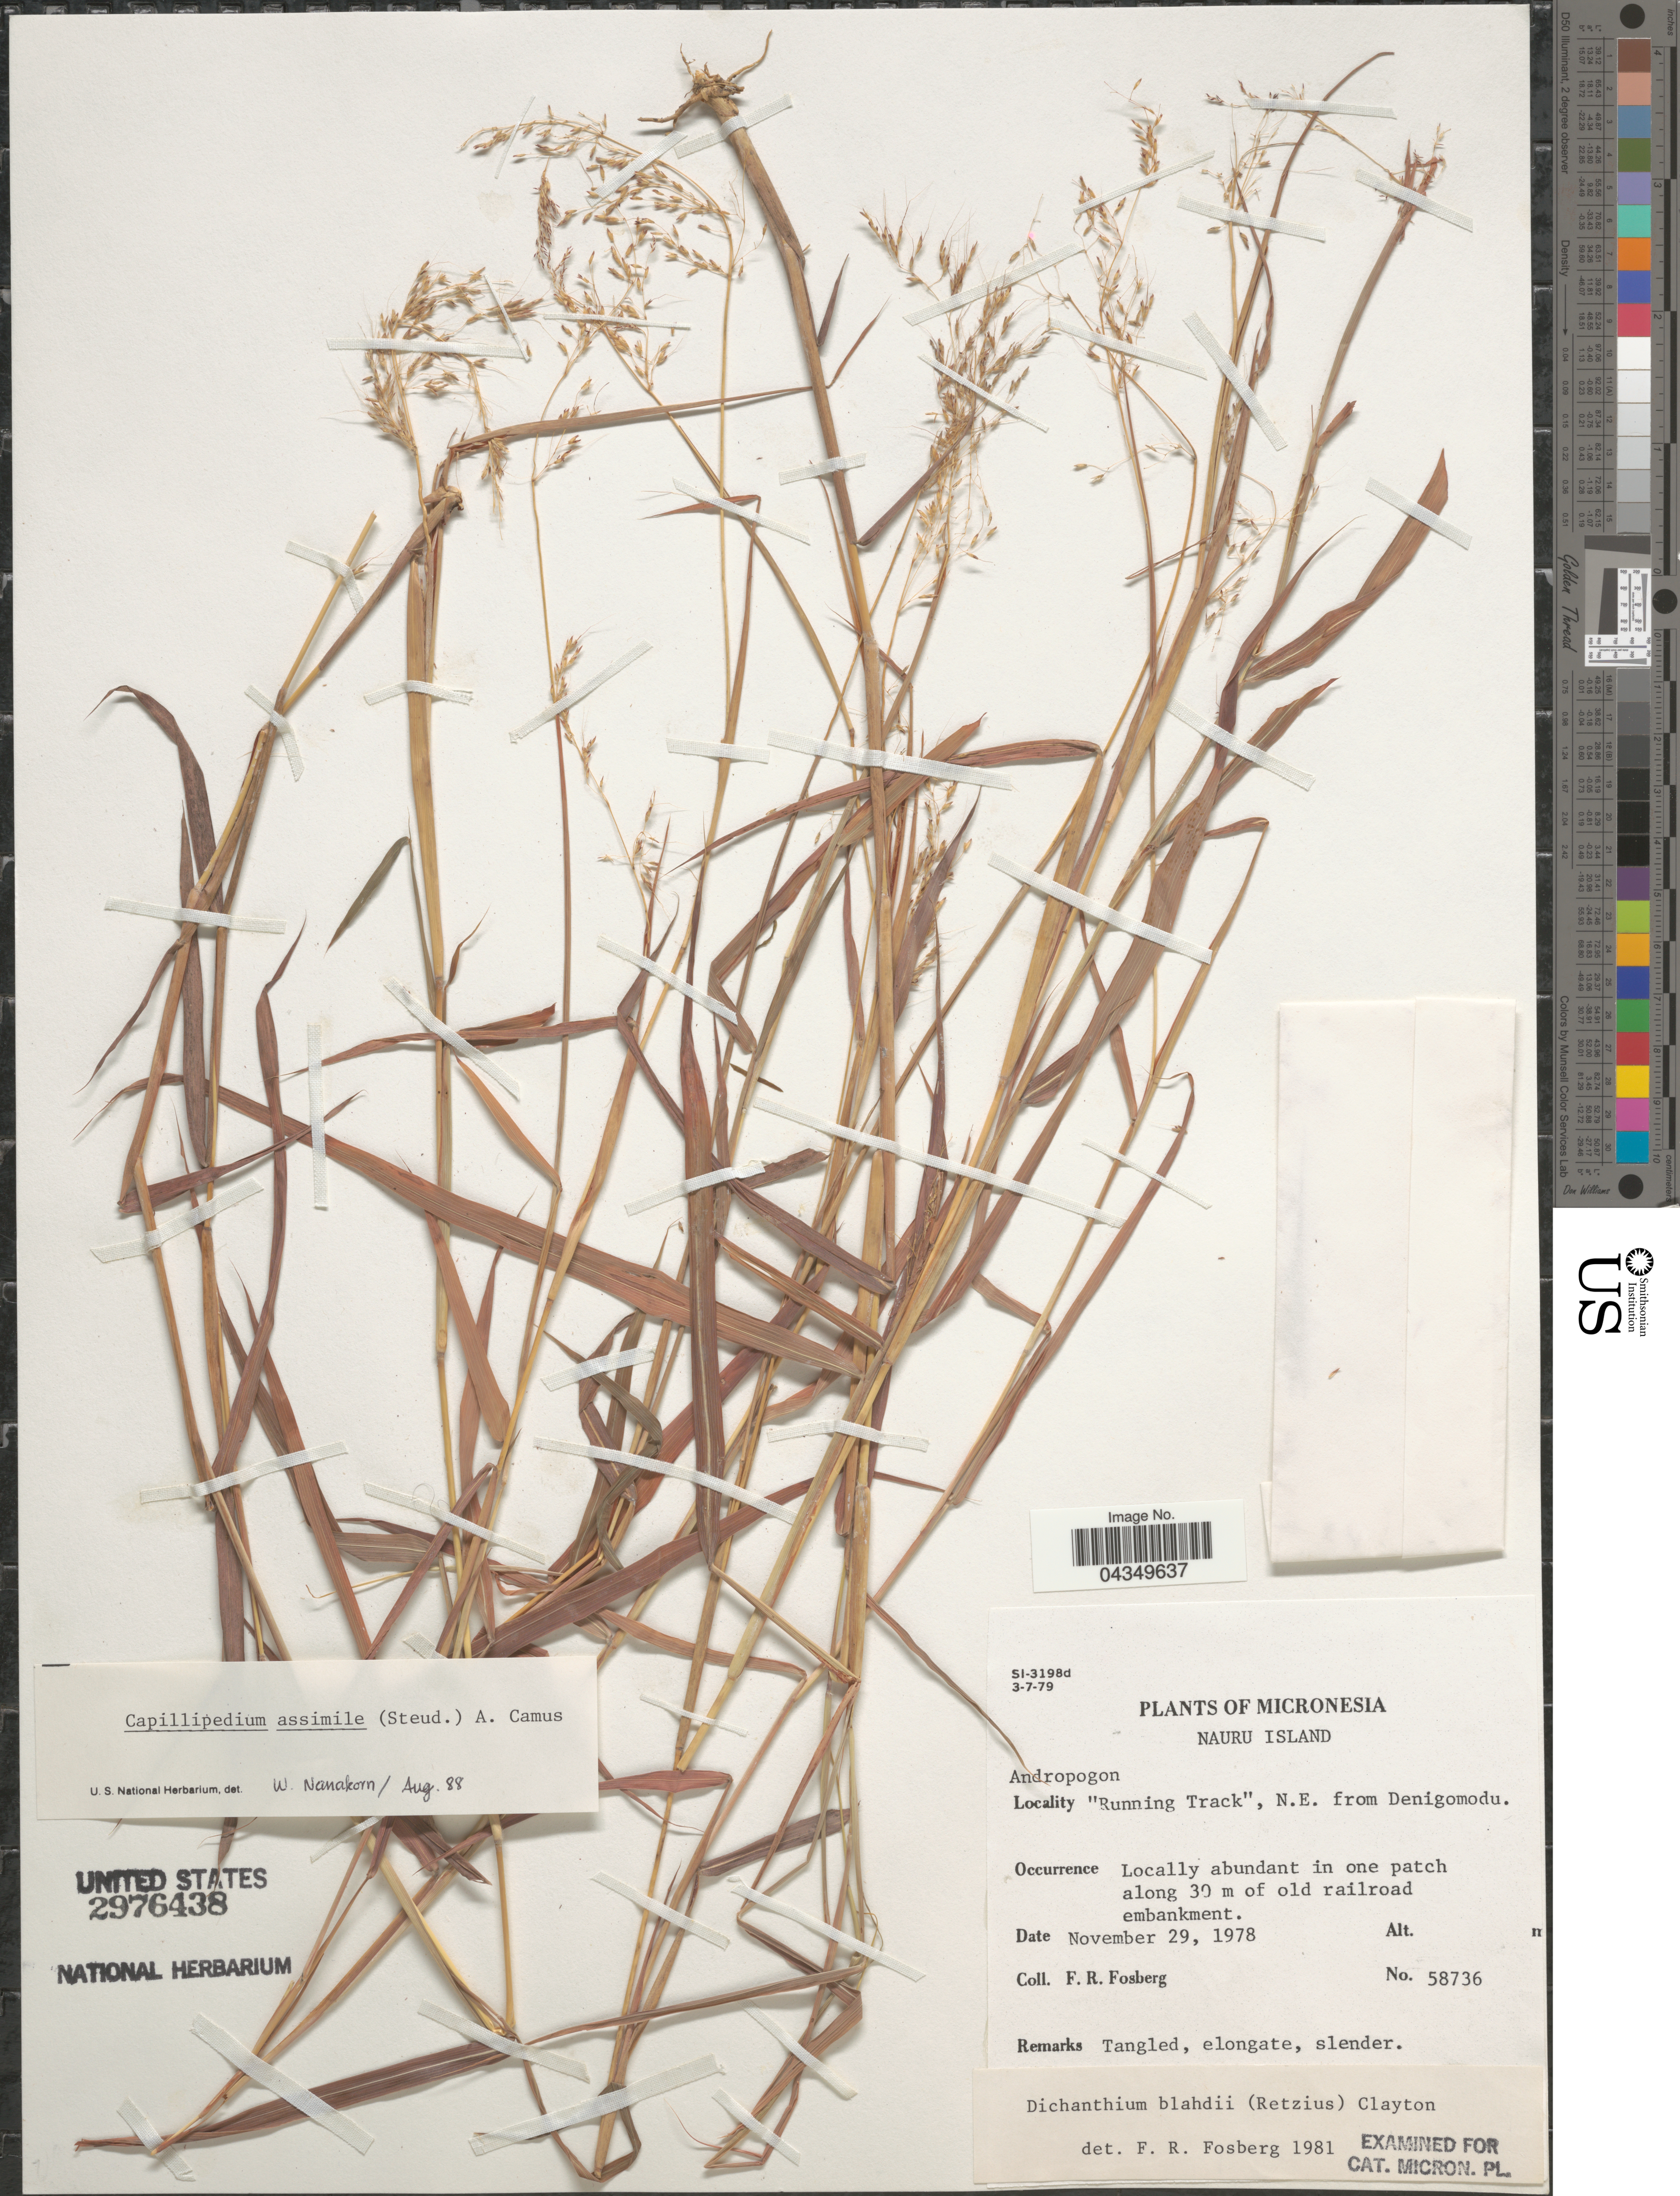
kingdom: Plantae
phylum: Tracheophyta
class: Liliopsida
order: Poales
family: Poaceae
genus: Capillipedium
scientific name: Capillipedium assimile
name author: (Steud.) A. Camus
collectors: F. R. Fosberg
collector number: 58736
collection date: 1978-11-29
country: Micronesia, Federated States of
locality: Micronesia. Nauru Island. "Running Track", N.E. from Denigomodu.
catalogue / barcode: US 2976438